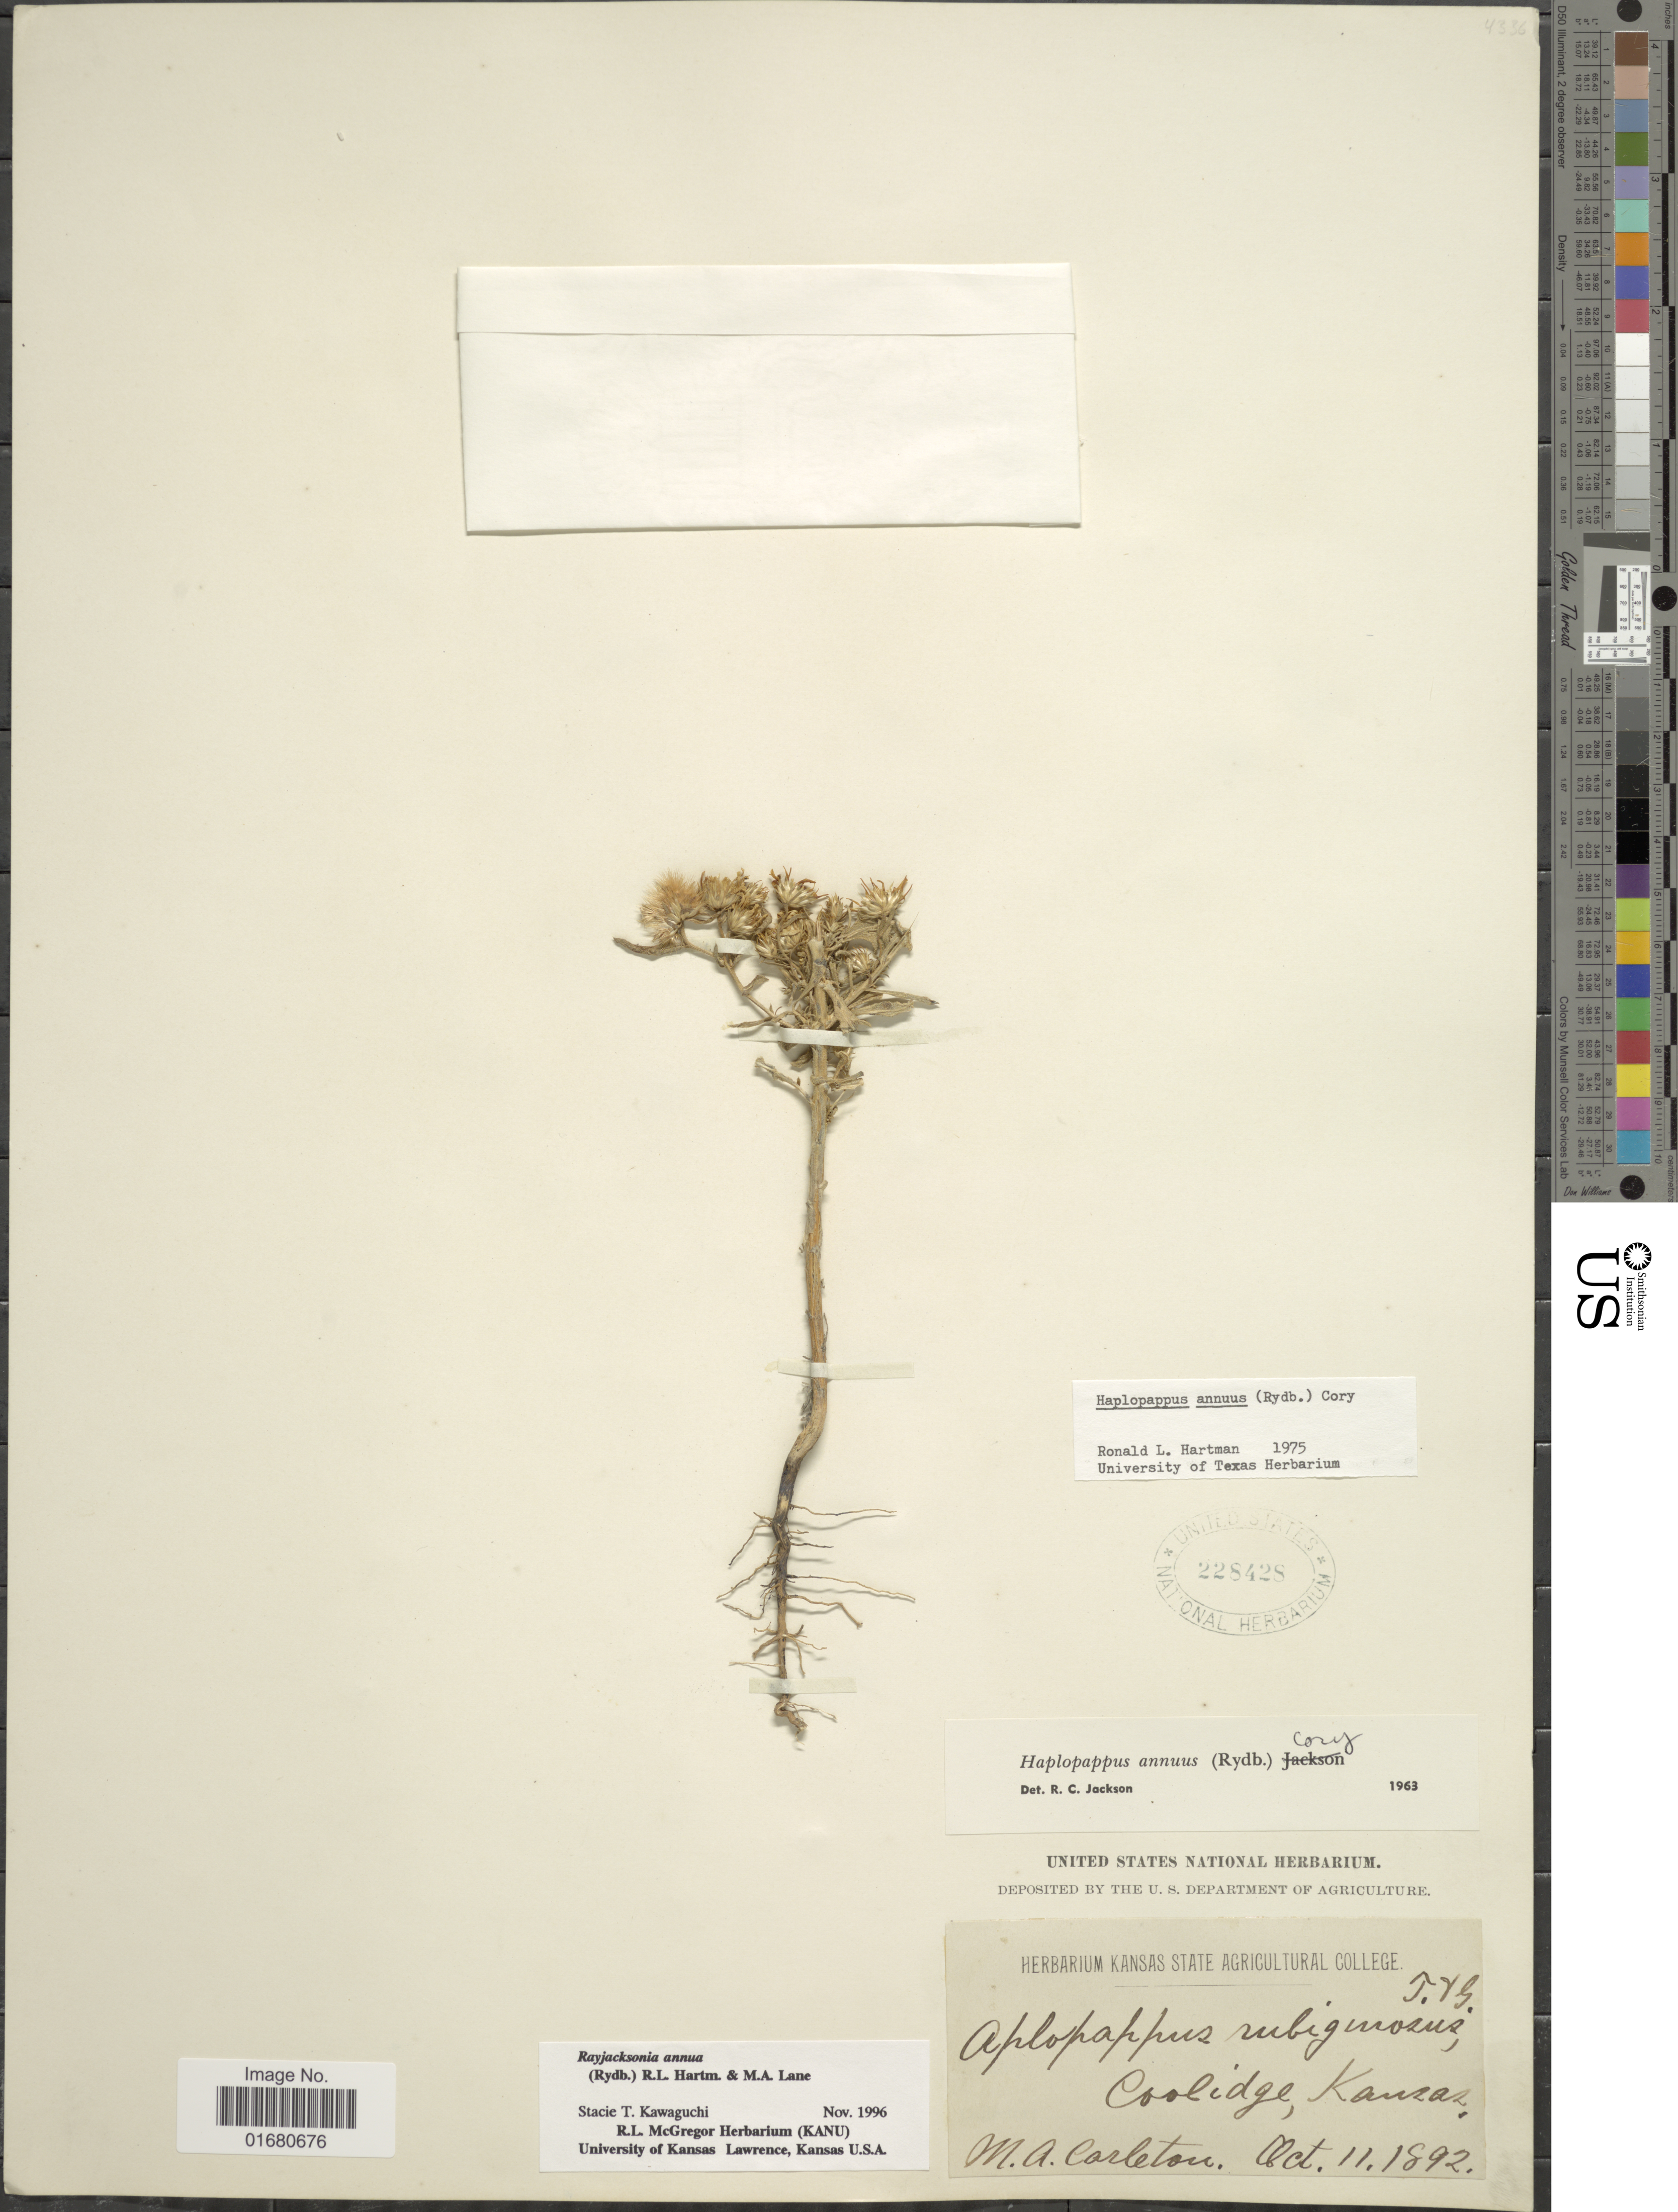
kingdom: Plantae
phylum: Tracheophyta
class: Magnoliopsida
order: Asterales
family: Asteraceae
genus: Rayjacksonia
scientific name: Rayjacksonia annua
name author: (Rydb.) R.L. Hartm. & M.A. Lane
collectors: M. A. Carleton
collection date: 1892-10-11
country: United States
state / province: Kansas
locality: Coolidge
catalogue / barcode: US 228428